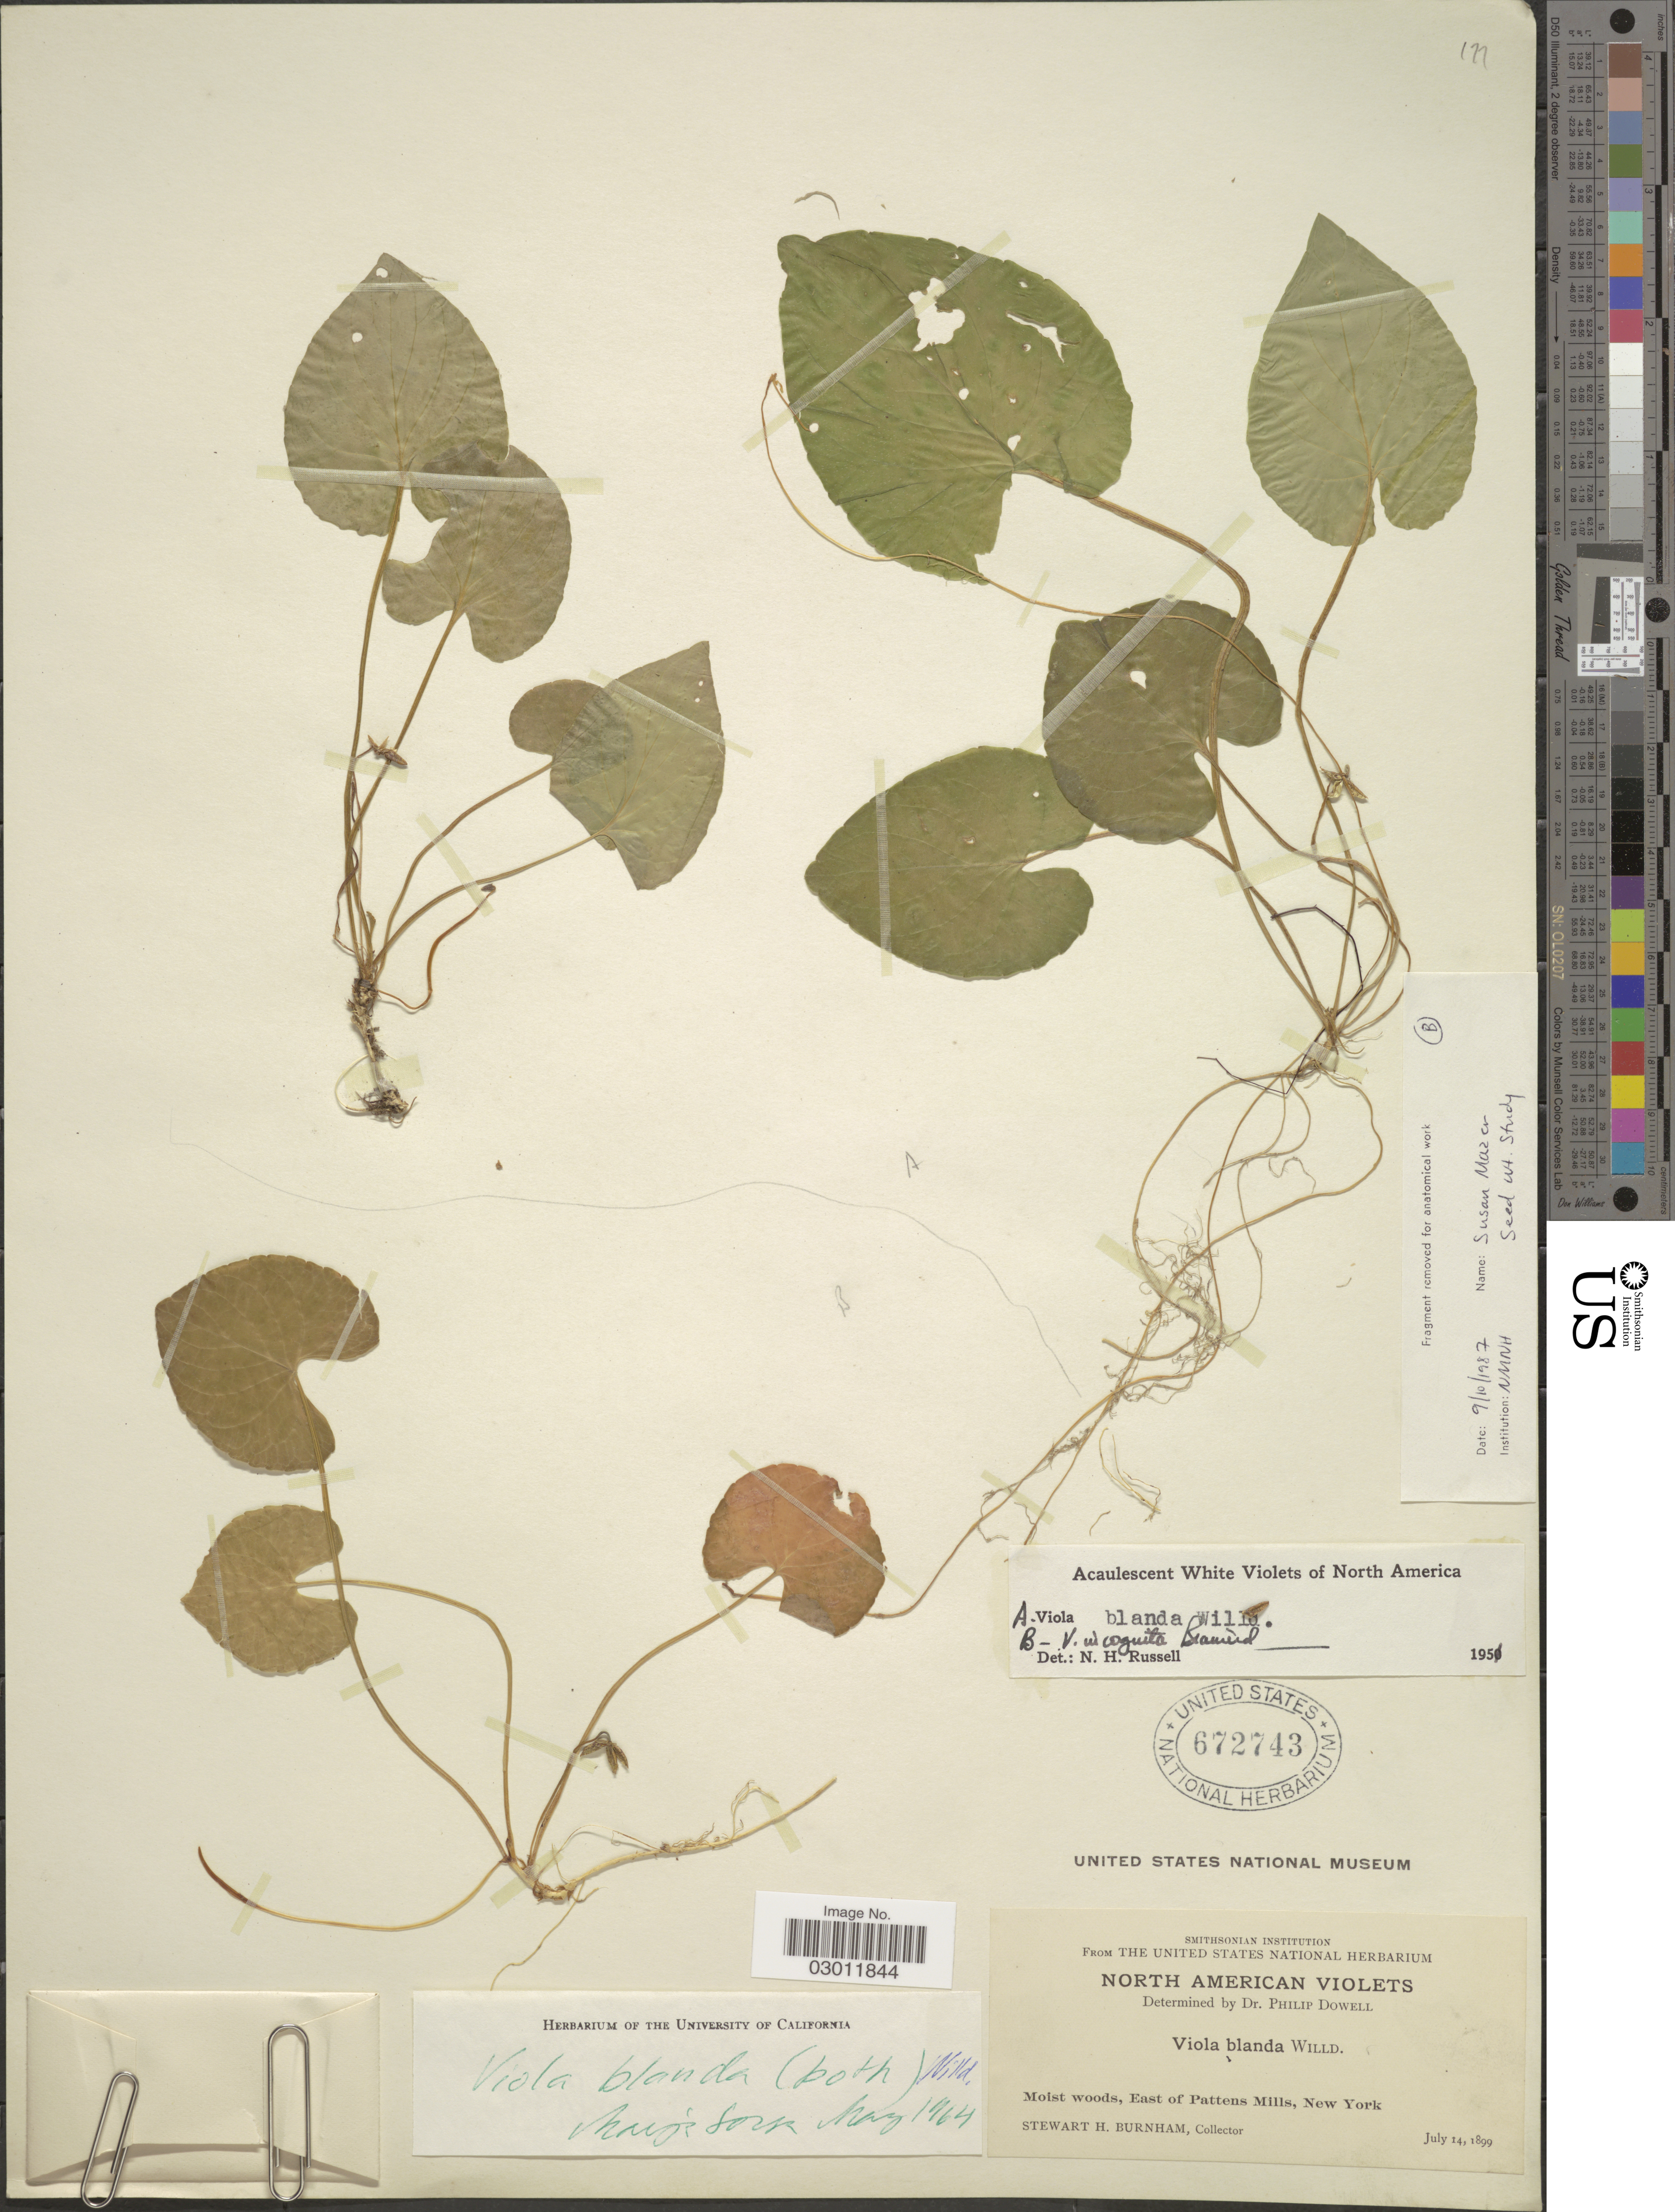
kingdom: Plantae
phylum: Tracheophyta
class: Magnoliopsida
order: Malpighiales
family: Violaceae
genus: Viola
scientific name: Viola blanda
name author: Willd.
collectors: S. Burnham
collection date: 1899-07-14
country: United States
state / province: New York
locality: East of Pattens Mills.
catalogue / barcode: US 672743